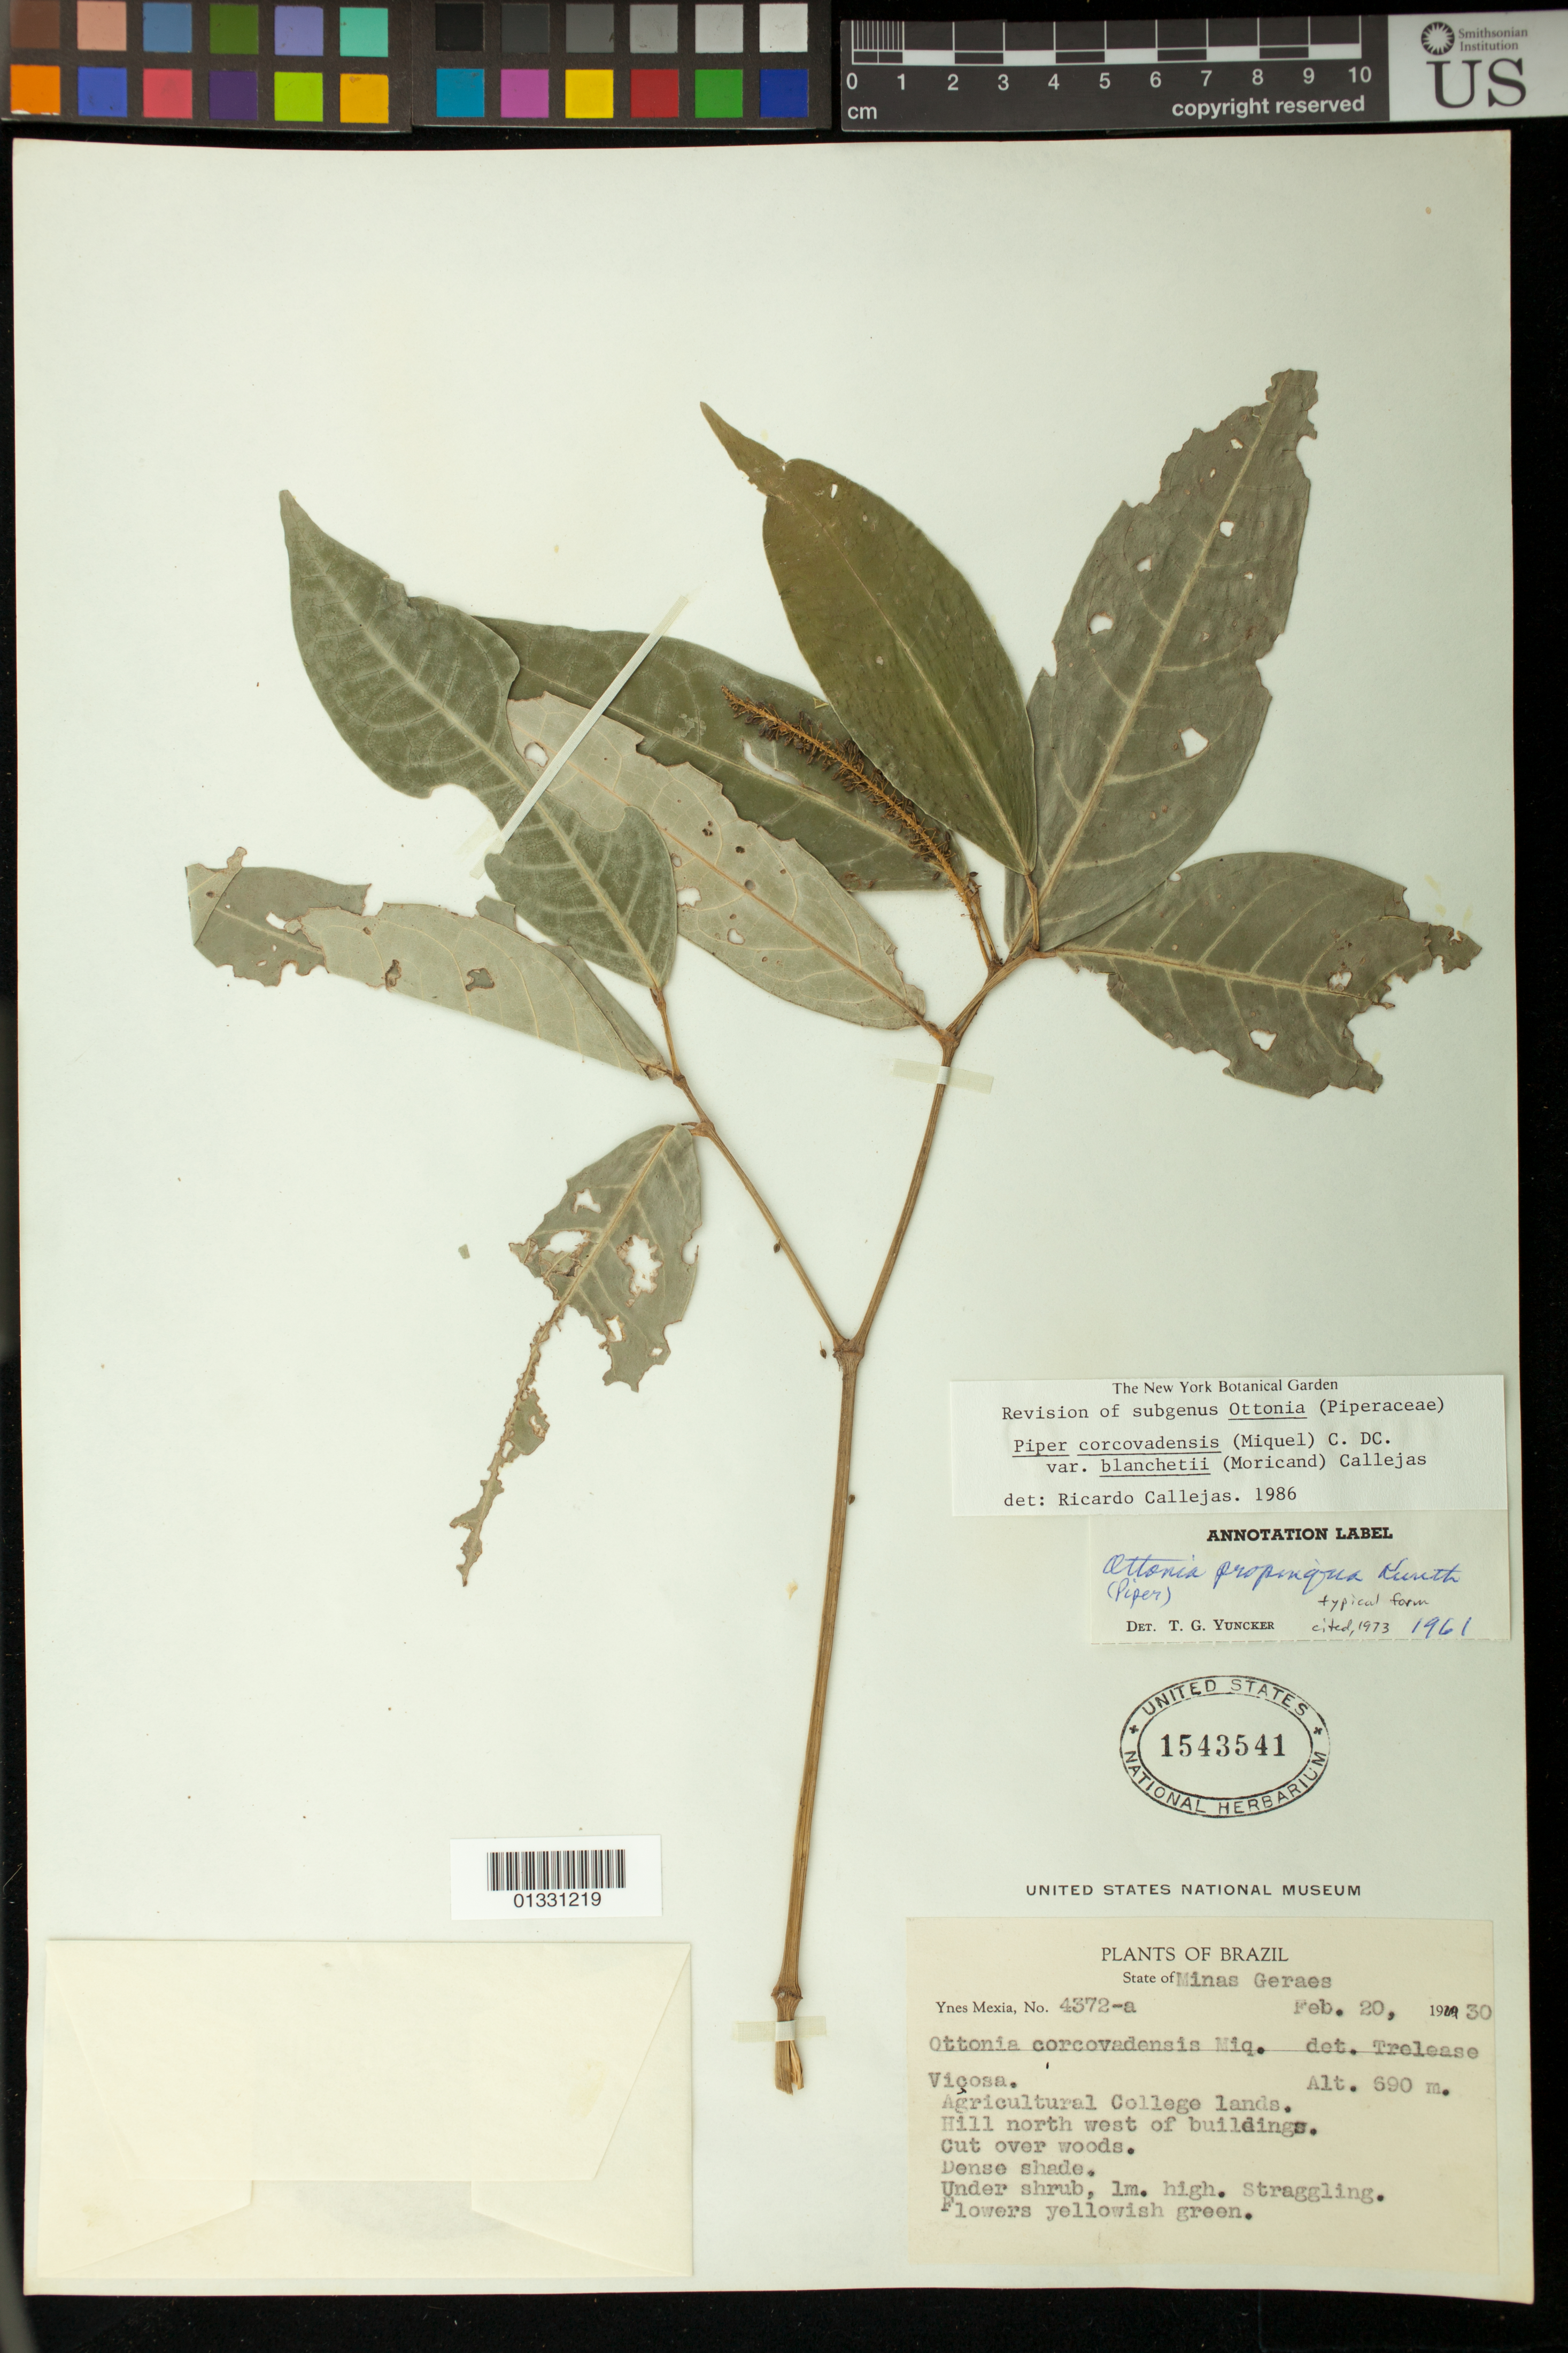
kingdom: Plantae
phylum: Tracheophyta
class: Magnoliopsida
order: Piperales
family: Piperaceae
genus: Piper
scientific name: Piper corcovadense var. blanchetii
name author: (Moricand) Callejas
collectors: Y. Mexia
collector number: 4372-a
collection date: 1930-02-20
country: Brazil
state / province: Minas Gerais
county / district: Viçosa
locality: Agricultural College lands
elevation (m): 690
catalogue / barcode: US 1543541